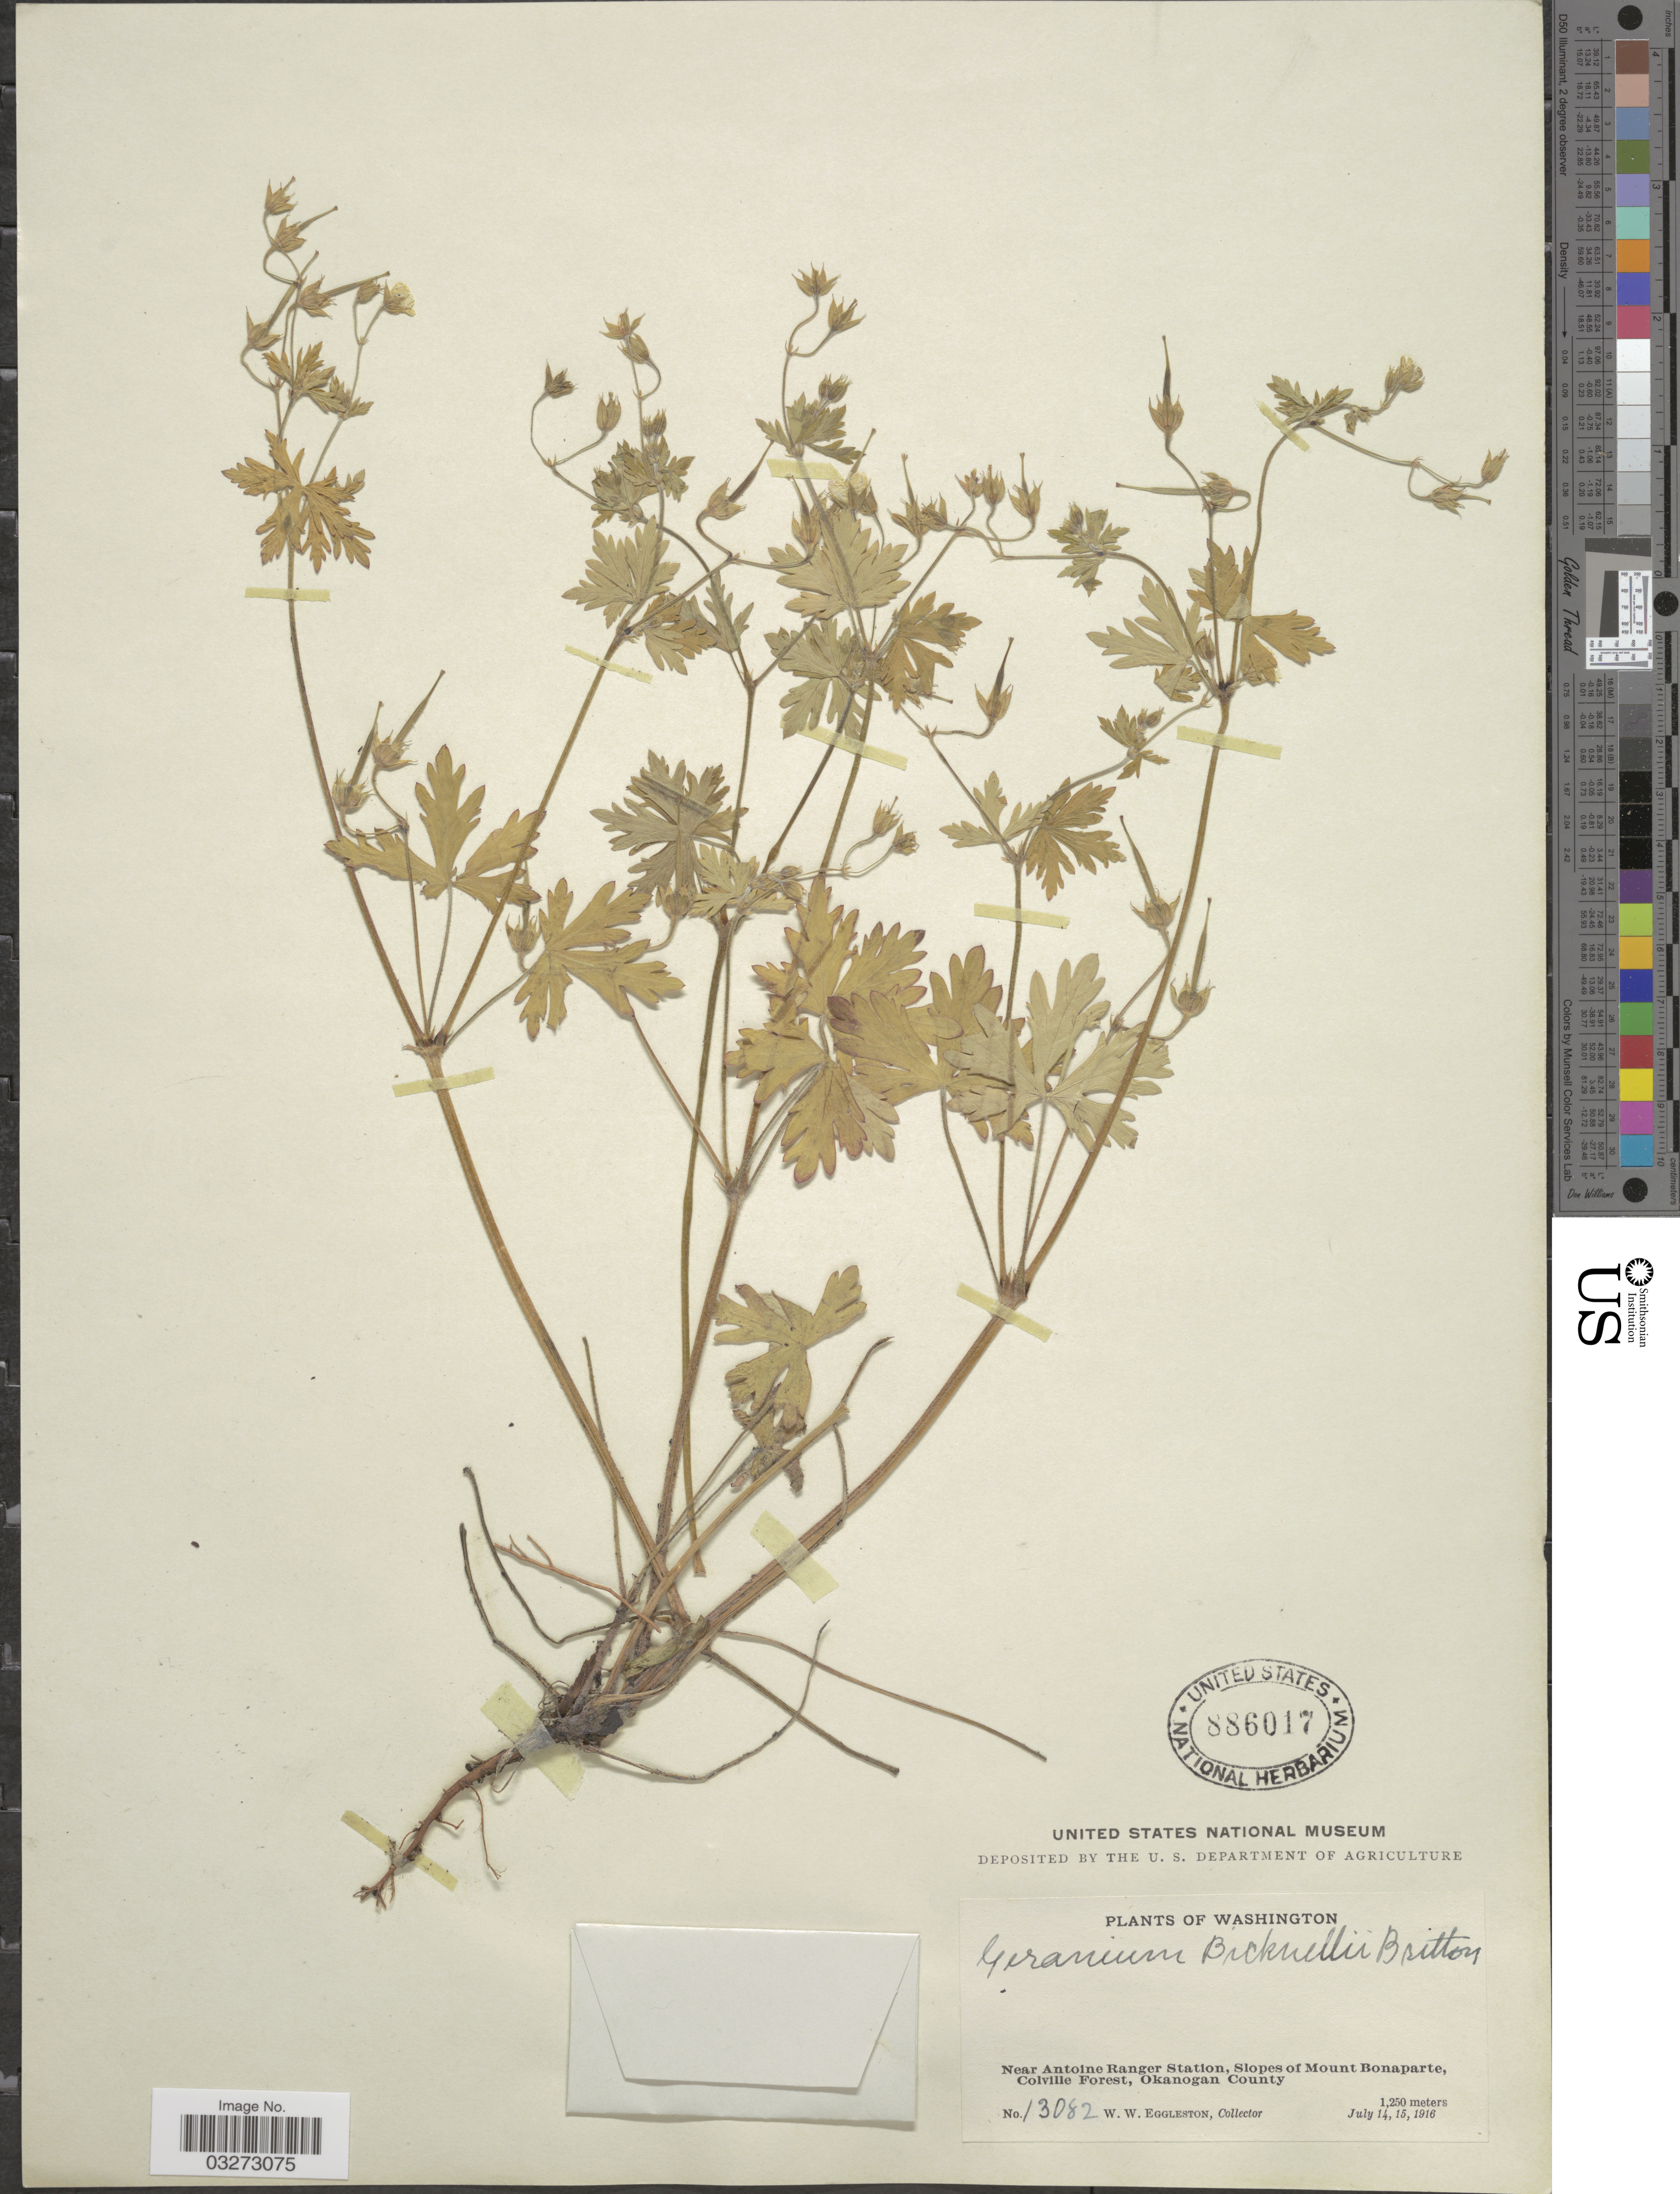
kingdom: Plantae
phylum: Tracheophyta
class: Magnoliopsida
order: Geraniales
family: Geraniaceae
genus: Geranium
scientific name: Geranium bicknellii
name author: Britton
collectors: W. W. Eggleston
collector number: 13082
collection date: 1916-07-14/1916-07-15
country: United States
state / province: Washington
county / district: Okanogan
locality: Near Antoine Ranger Station, Slopes of Mount Bonaparte, Colville Forest, Okanogan County.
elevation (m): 1250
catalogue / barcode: US 886017